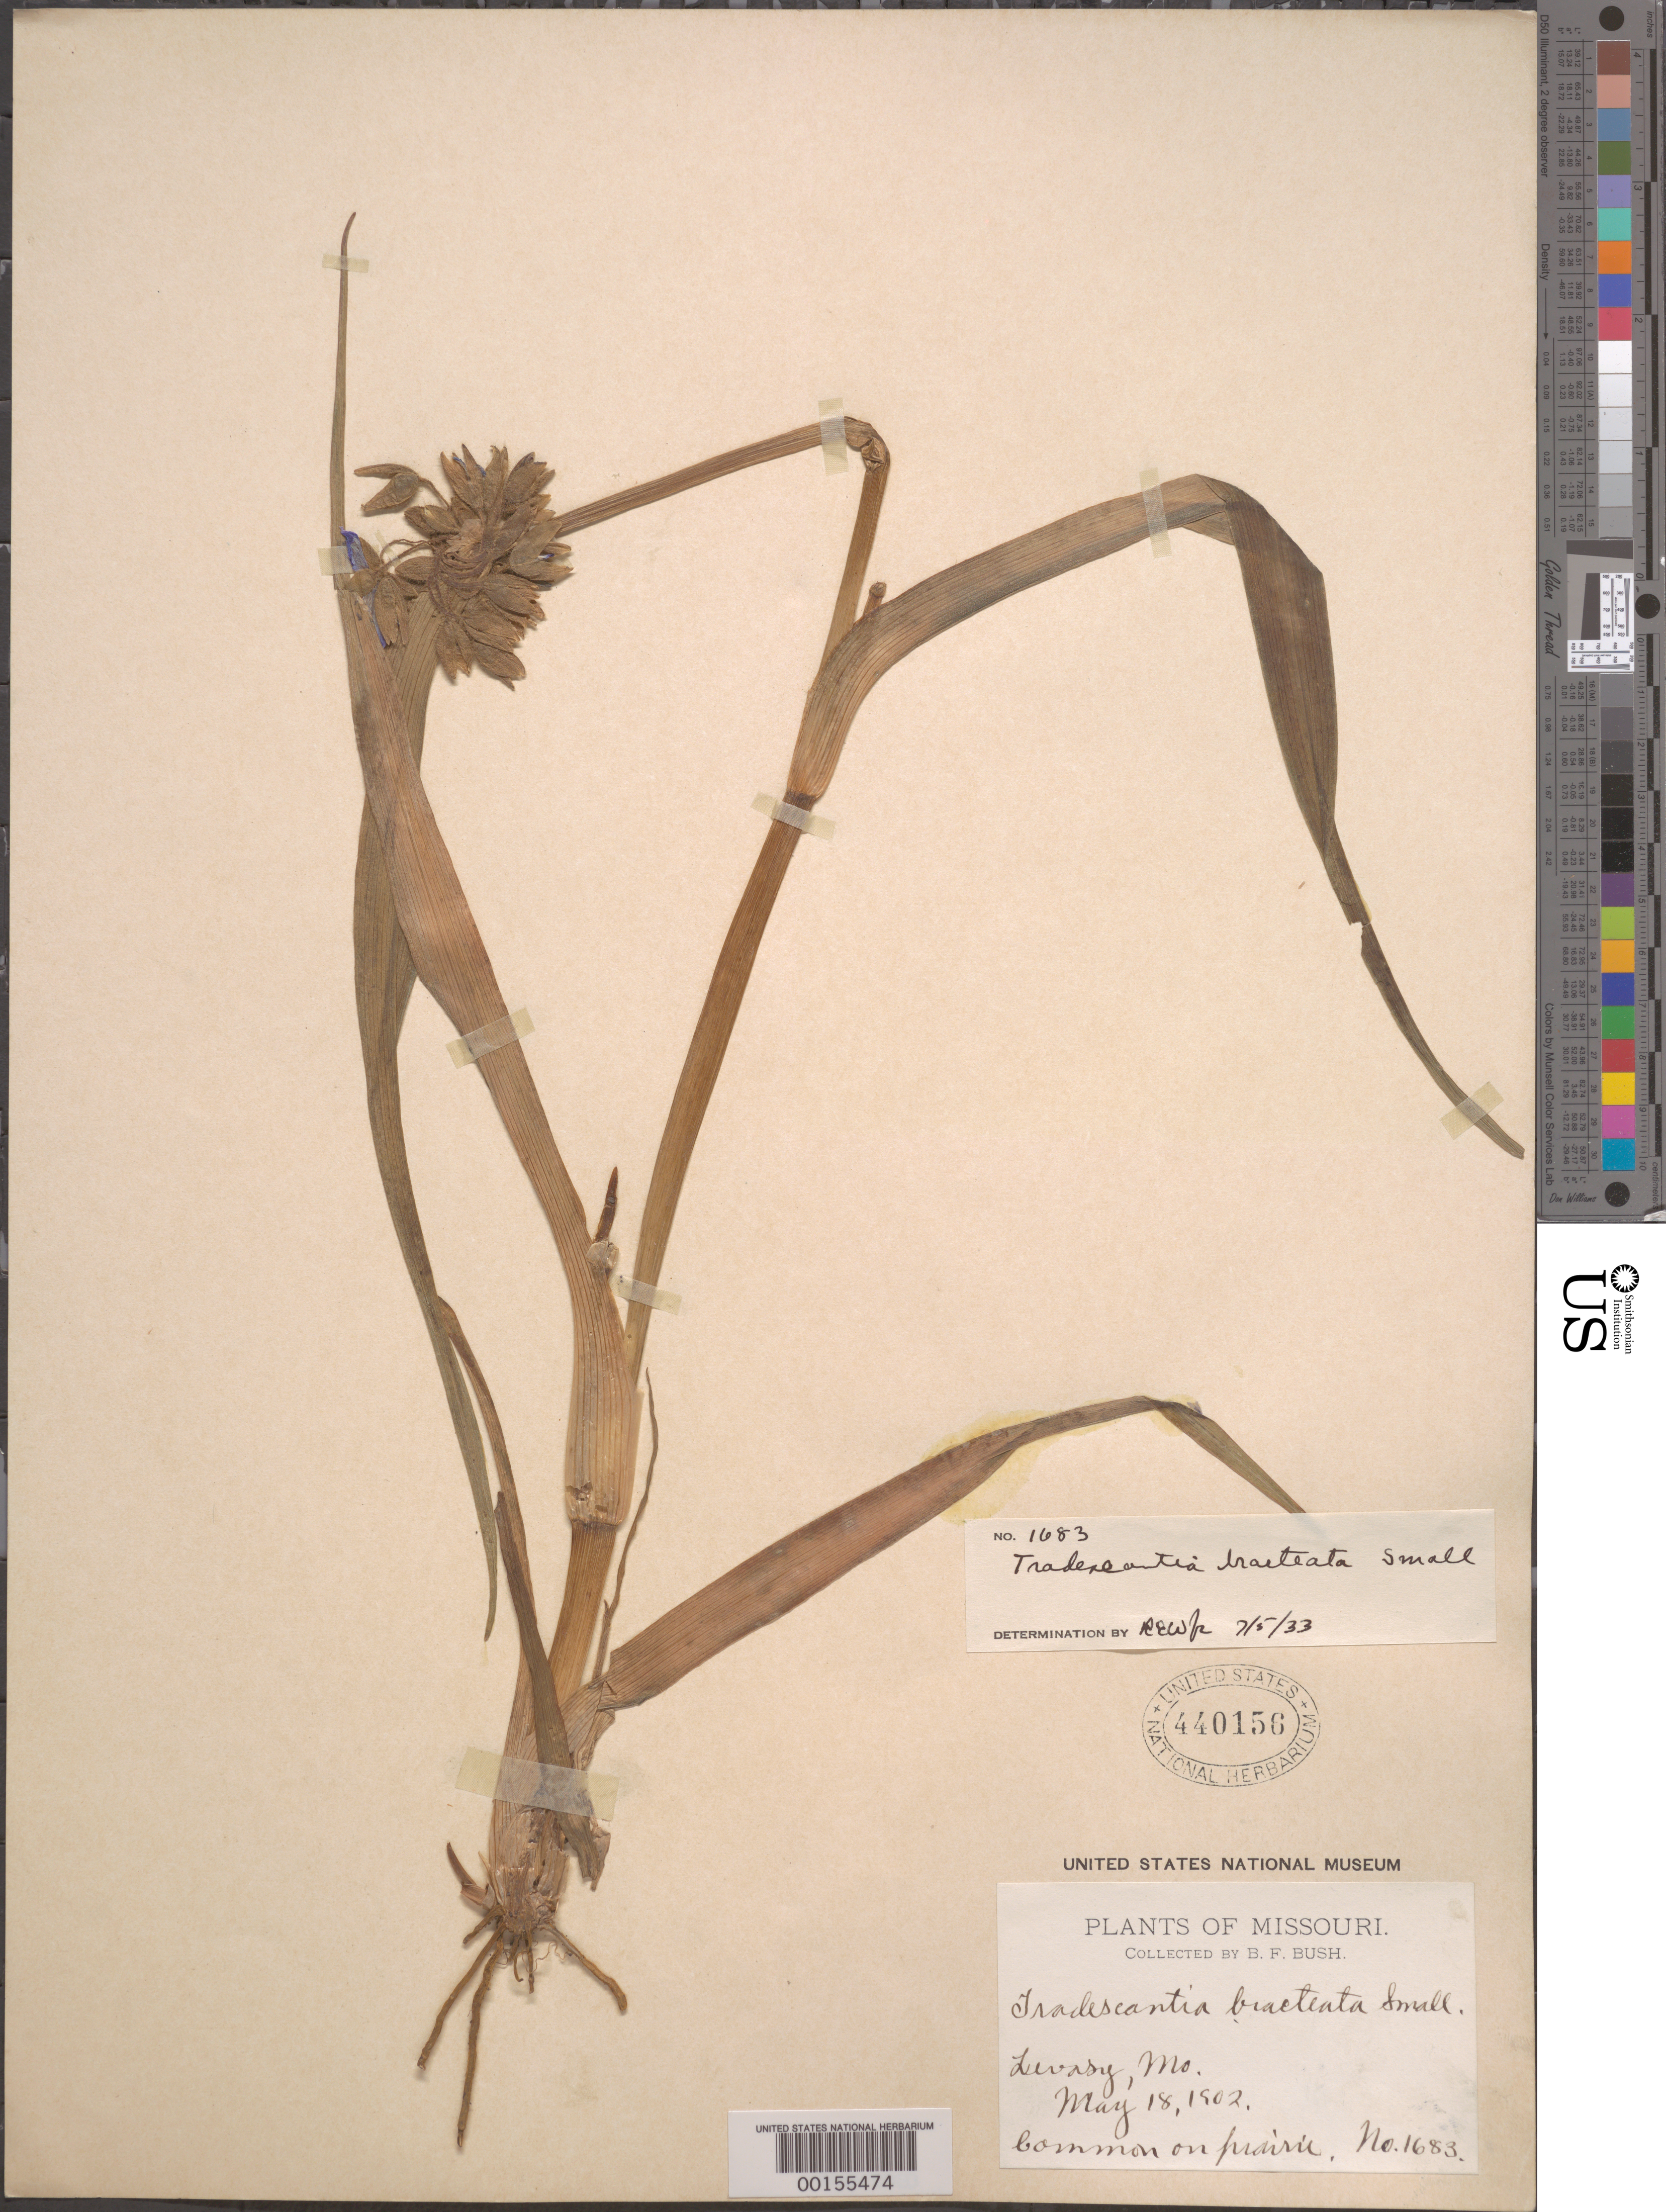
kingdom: Plantae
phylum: Tracheophyta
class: Liliopsida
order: Commelinales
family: Commelinaceae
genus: Tradescantia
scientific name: Tradescantia bracteata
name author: Small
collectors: B. F. Bush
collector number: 1683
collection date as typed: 18 May 1902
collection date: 1902-05-18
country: United States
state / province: Missouri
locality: Levasy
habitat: Prairie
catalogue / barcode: US 440156